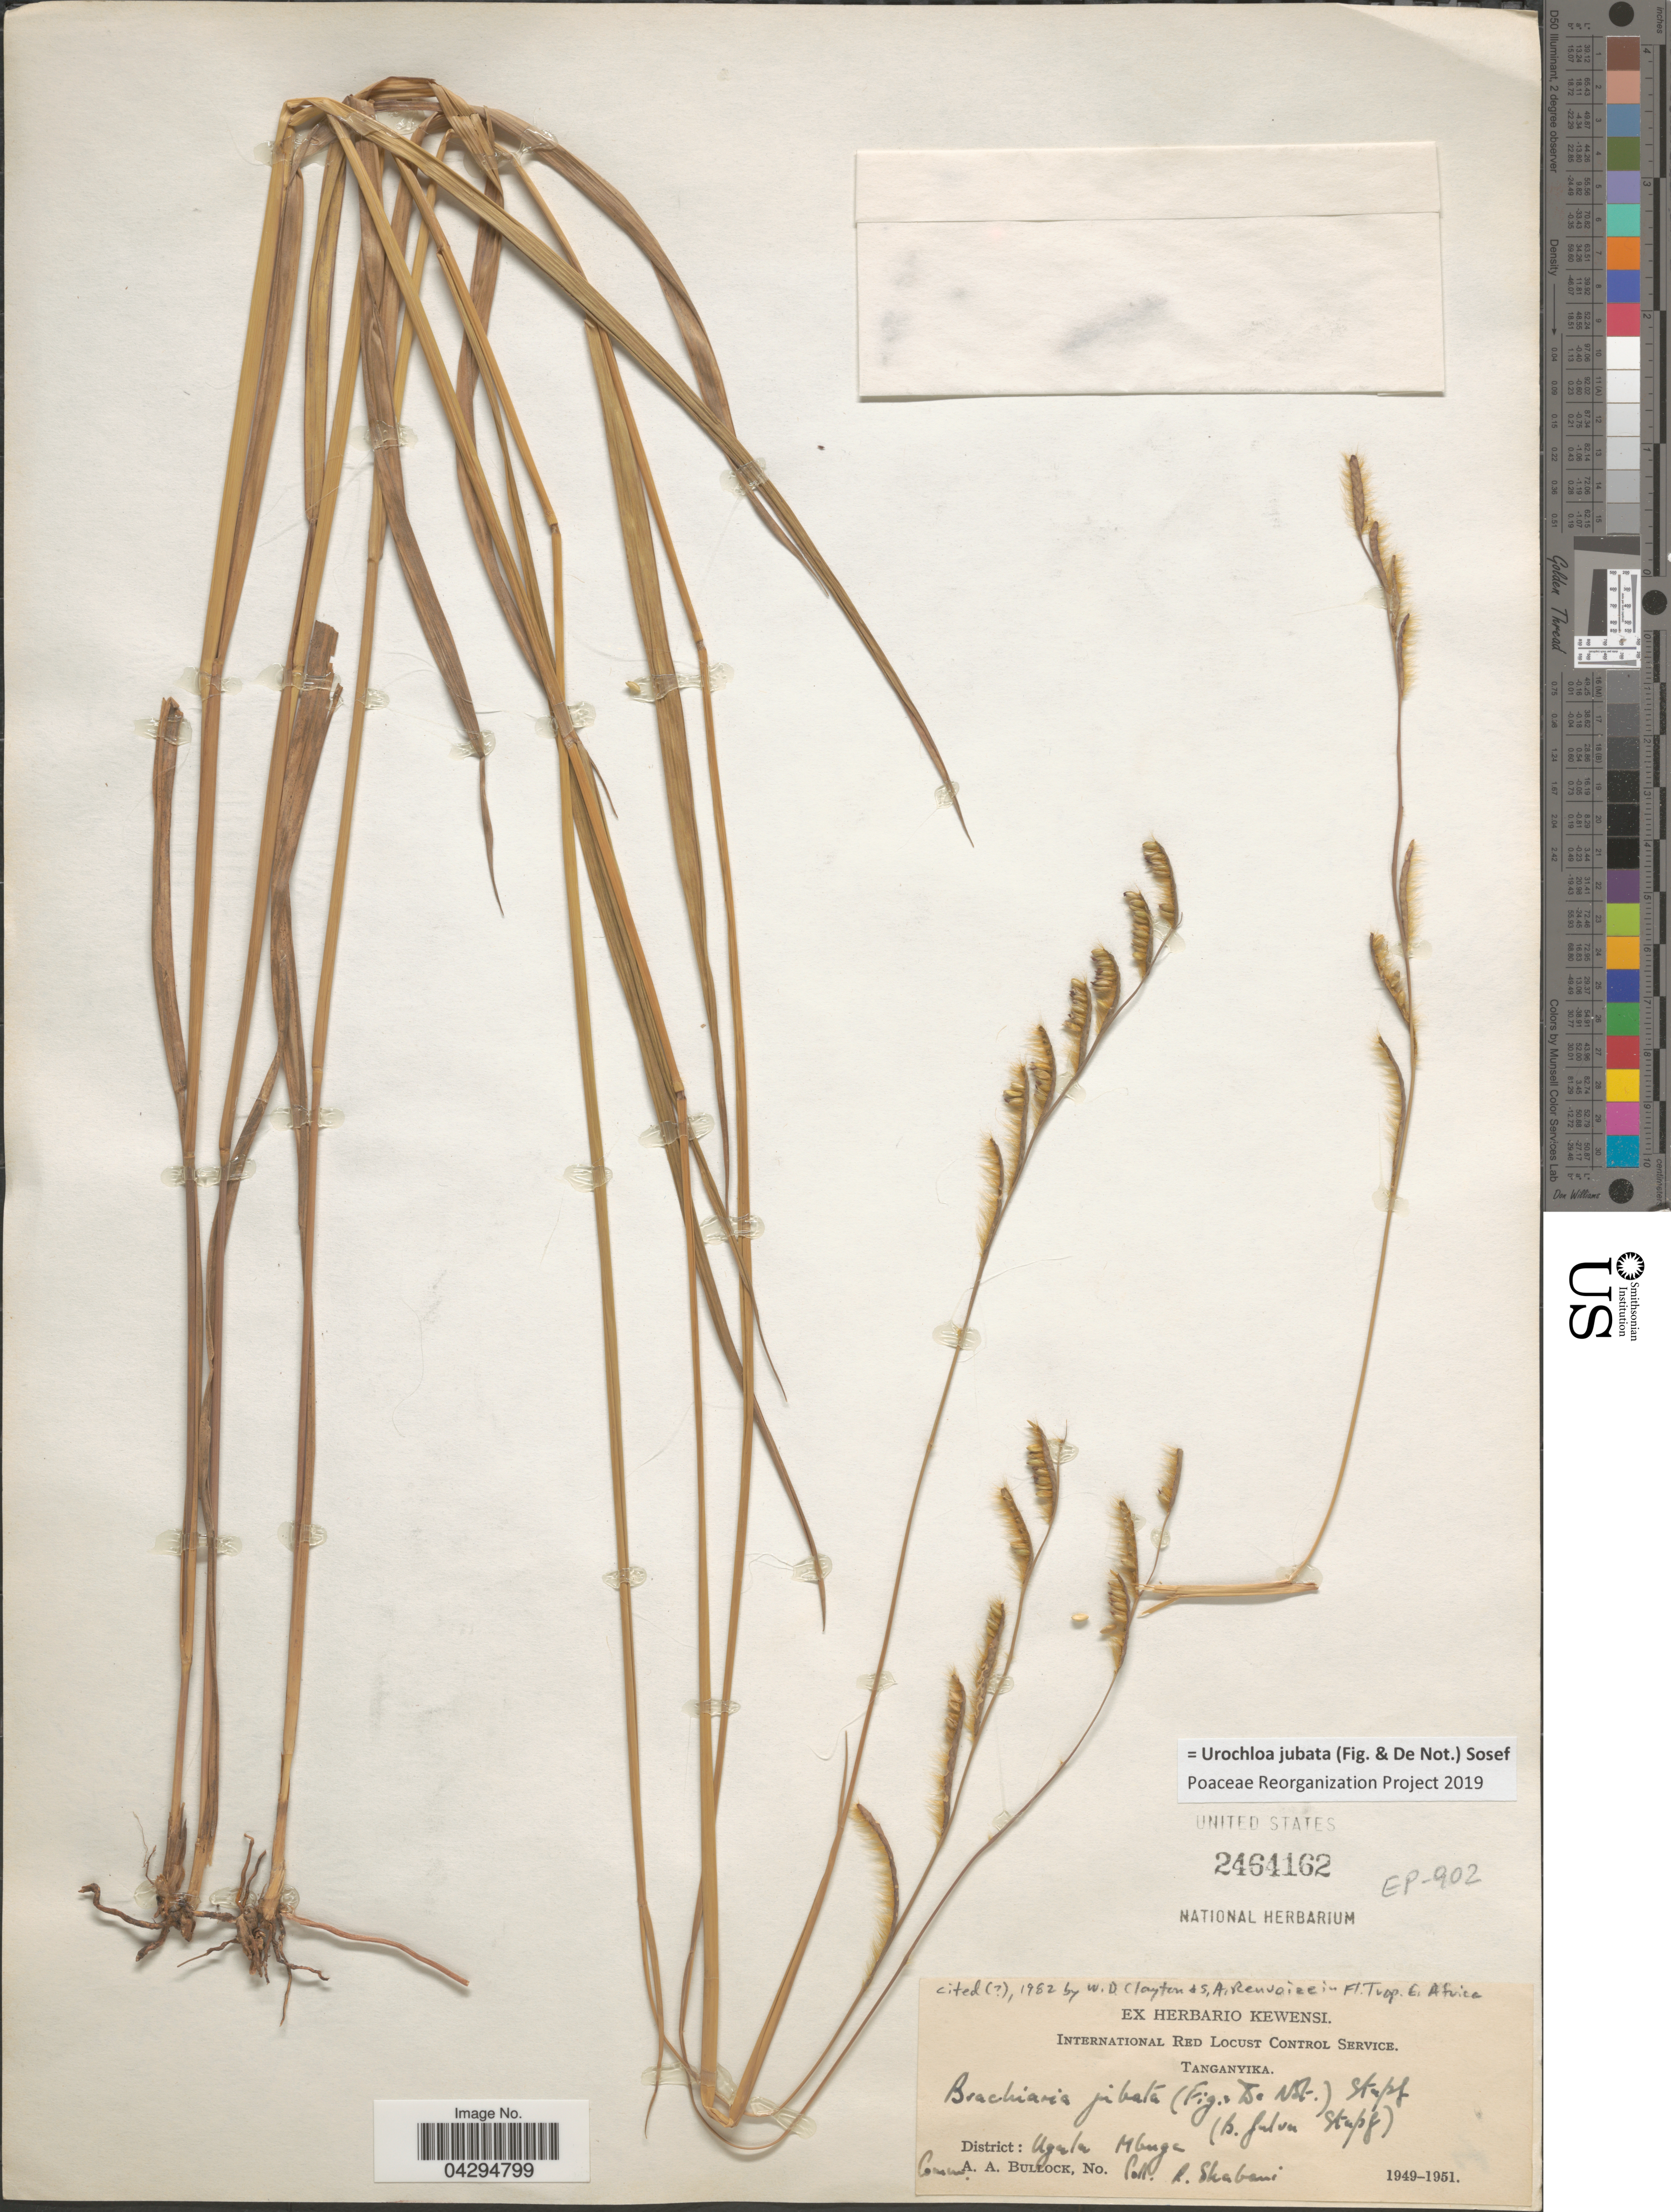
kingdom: Plantae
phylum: Tracheophyta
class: Liliopsida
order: Poales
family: Poaceae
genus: Urochloa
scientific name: Urochloa jubata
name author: (Fig. & De Not.) Sosef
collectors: R. Shabani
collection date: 1949/1951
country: Tanzania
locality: Tanganyika. District: Ugala Mbuge.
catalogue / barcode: US 2464162